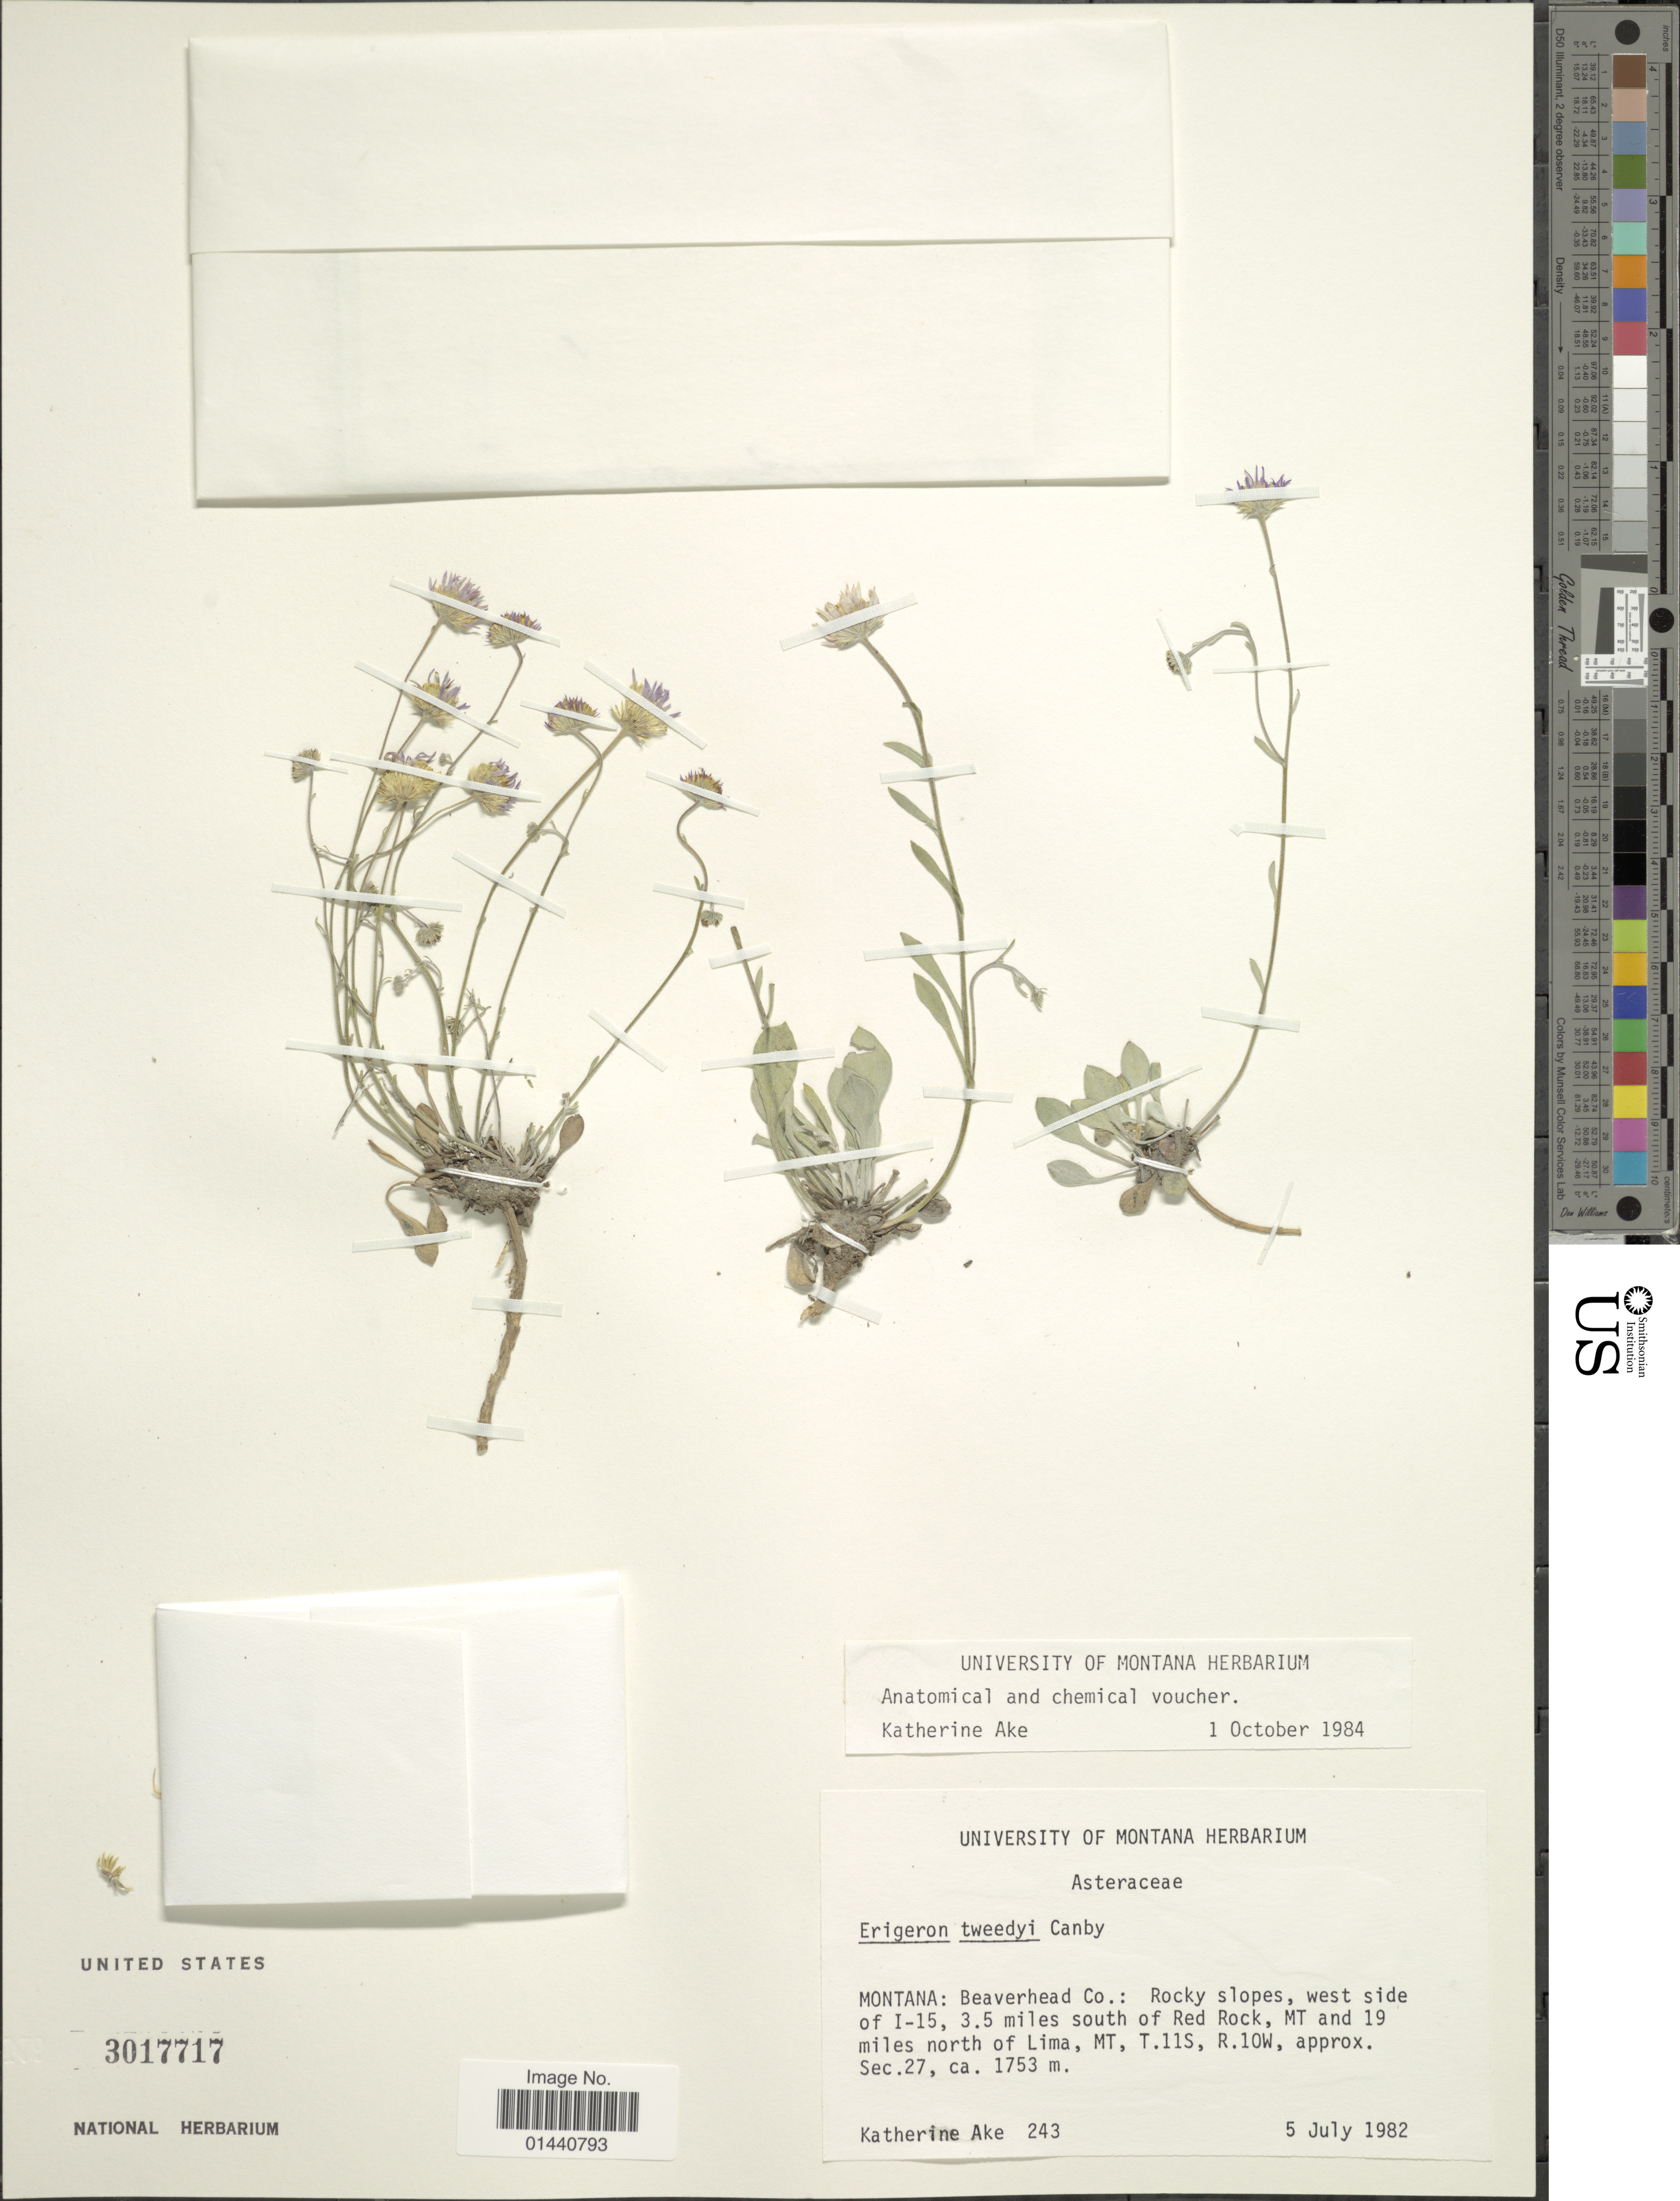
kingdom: Plantae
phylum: Tracheophyta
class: Magnoliopsida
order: Asterales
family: Asteraceae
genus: Erigeron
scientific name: Erigeron tweediei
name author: Hook. & Arn.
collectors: K. Ake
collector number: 243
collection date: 1982-07-05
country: United States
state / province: Montana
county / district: Beaverhead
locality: Rocky slopes, W side of I-15, 3.5 miles S of Red Rock, MT and 19 miles N of Lima, MT, T.11S, R.10W, approx.Sec.27.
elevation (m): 1753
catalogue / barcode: US 3017717